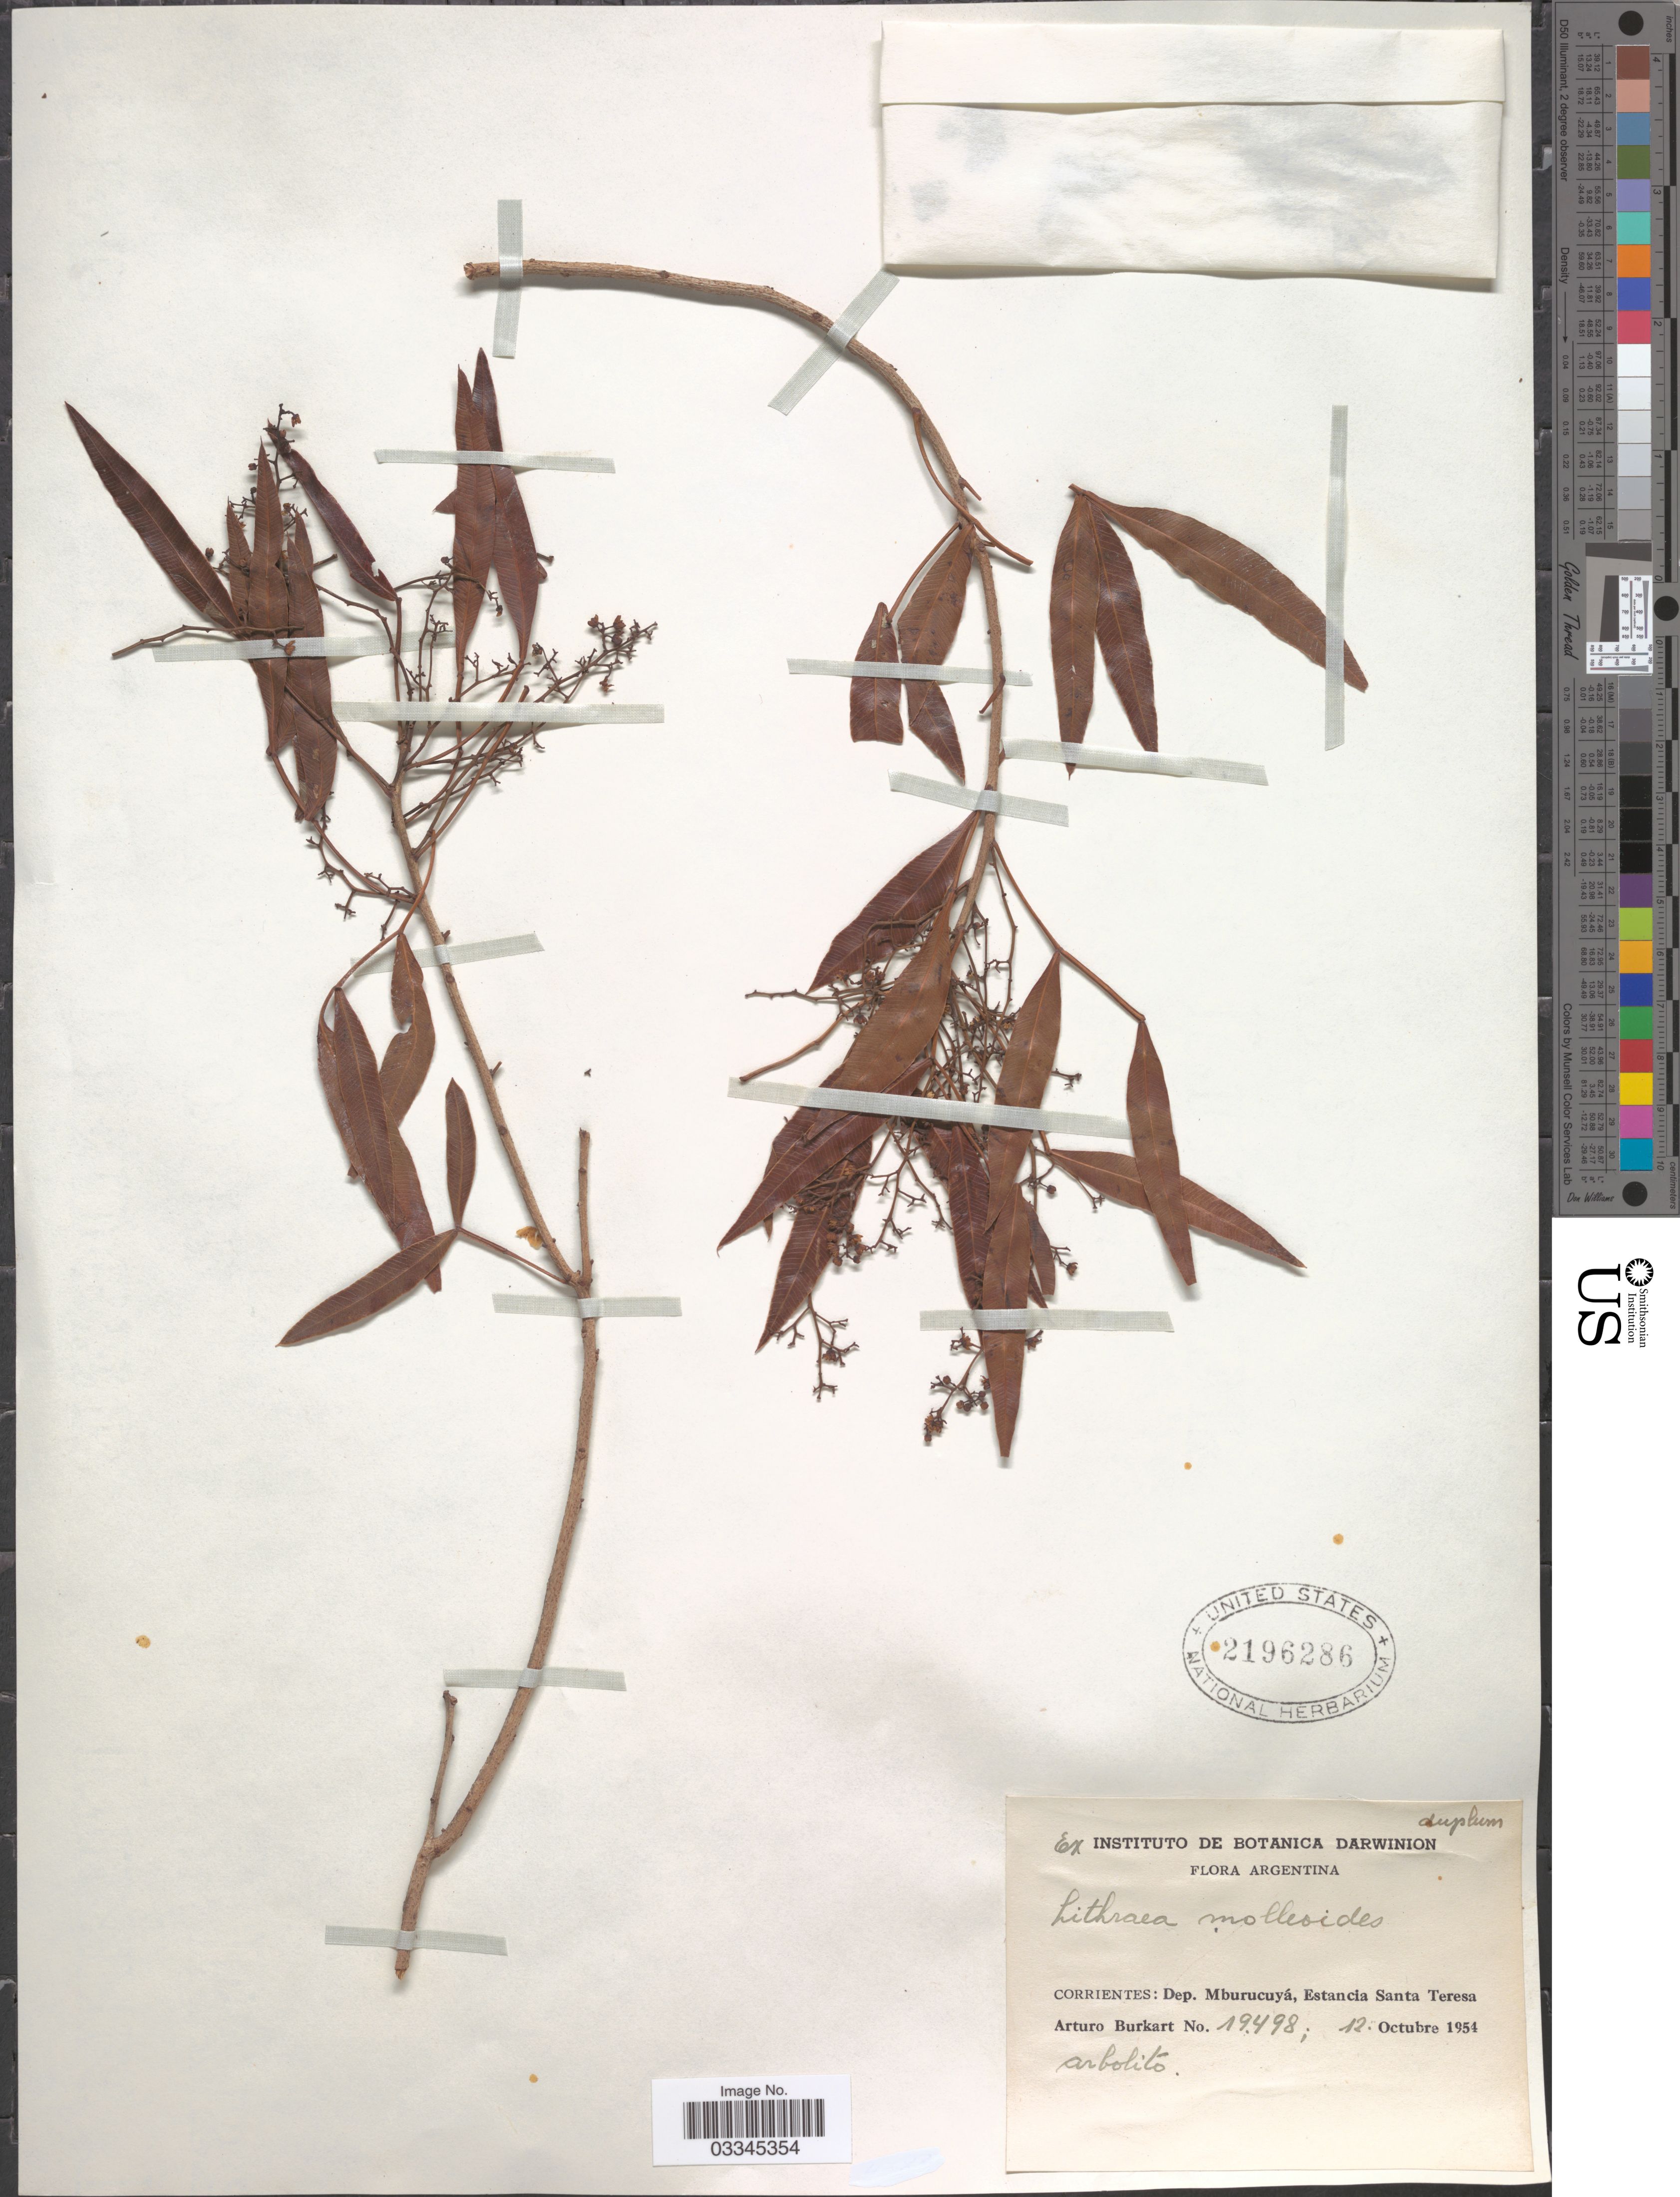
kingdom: Plantae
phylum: Tracheophyta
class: Magnoliopsida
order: Sapindales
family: Anacardiaceae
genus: Lithraea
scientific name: Lithraea molleoides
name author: (Vell.) Engl.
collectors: A. E. Burkart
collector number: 19498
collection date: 1954-10-12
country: Argentina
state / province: Corrientes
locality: Dep. Mburucuyá, Estancia Santa Teresa.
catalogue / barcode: US 2196286